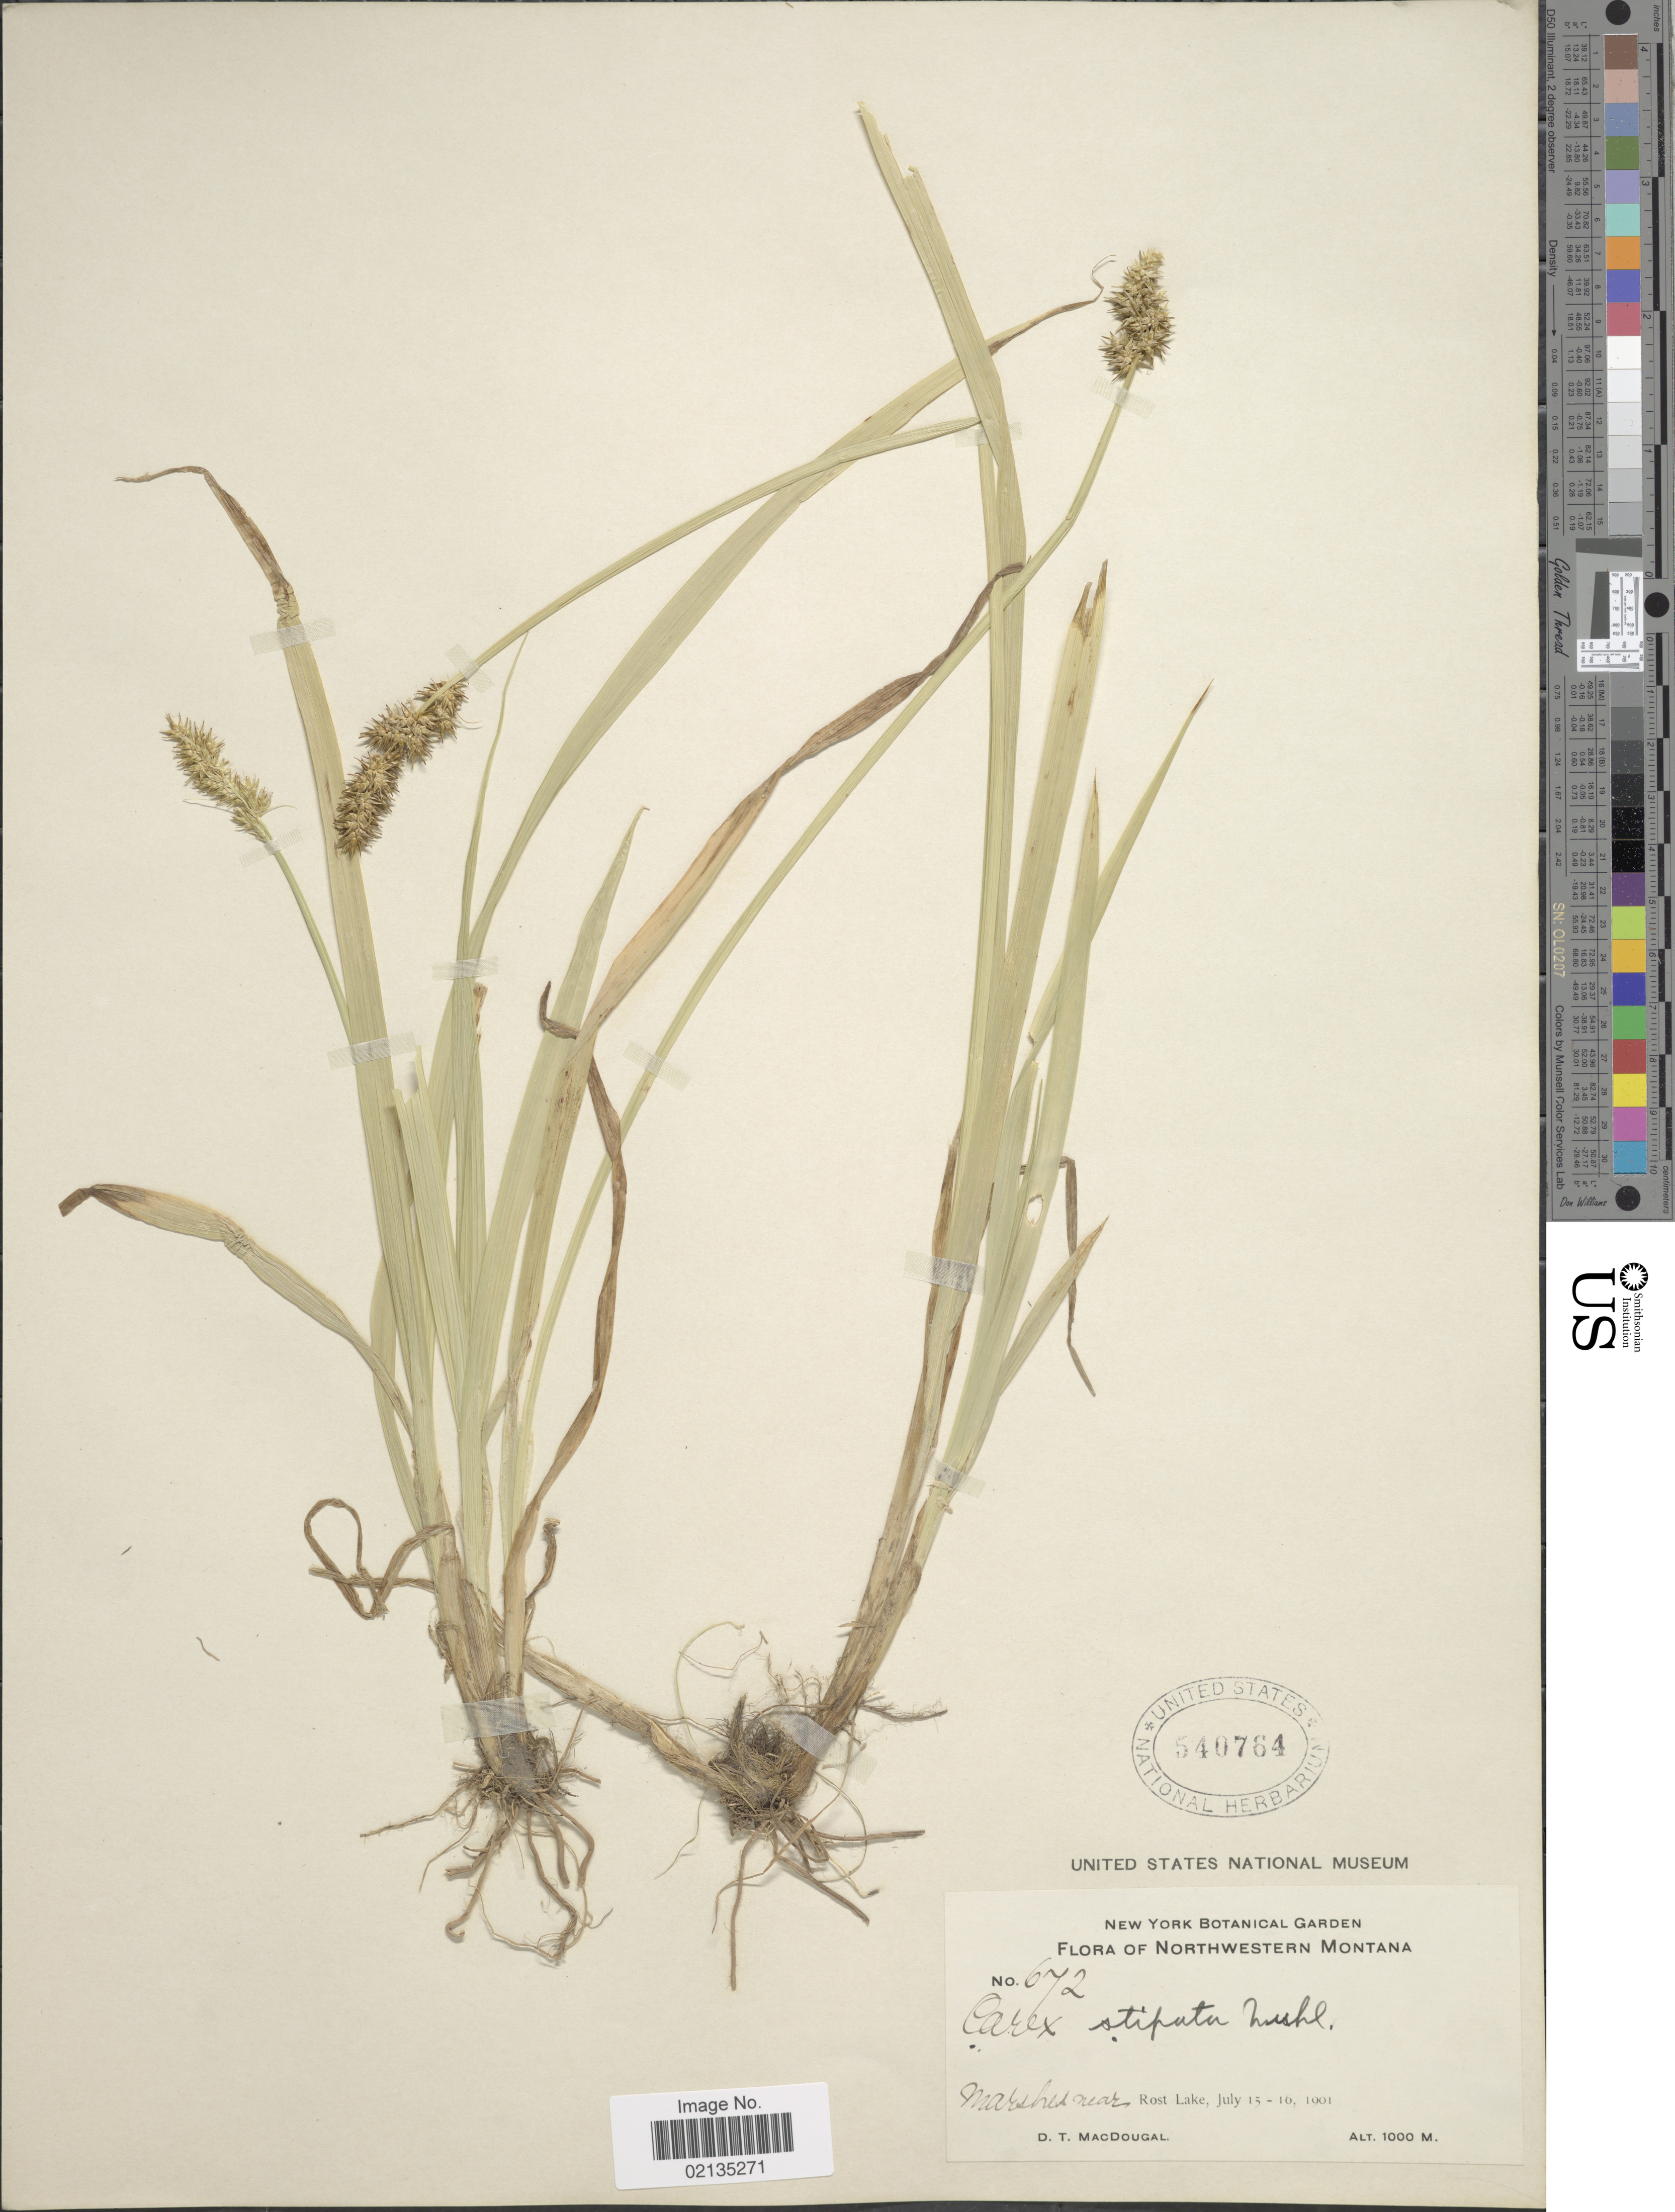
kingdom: Plantae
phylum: Tracheophyta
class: Liliopsida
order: Poales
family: Cyperaceae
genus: Carex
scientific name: Carex stipata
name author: Muhl. ex Willd.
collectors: D. T. MacDougal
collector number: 672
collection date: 1901-07-15/1901-07-16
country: United States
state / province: Montana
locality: Marshes near Rost Lake, Northwestern Montana.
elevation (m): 1000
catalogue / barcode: US 540764